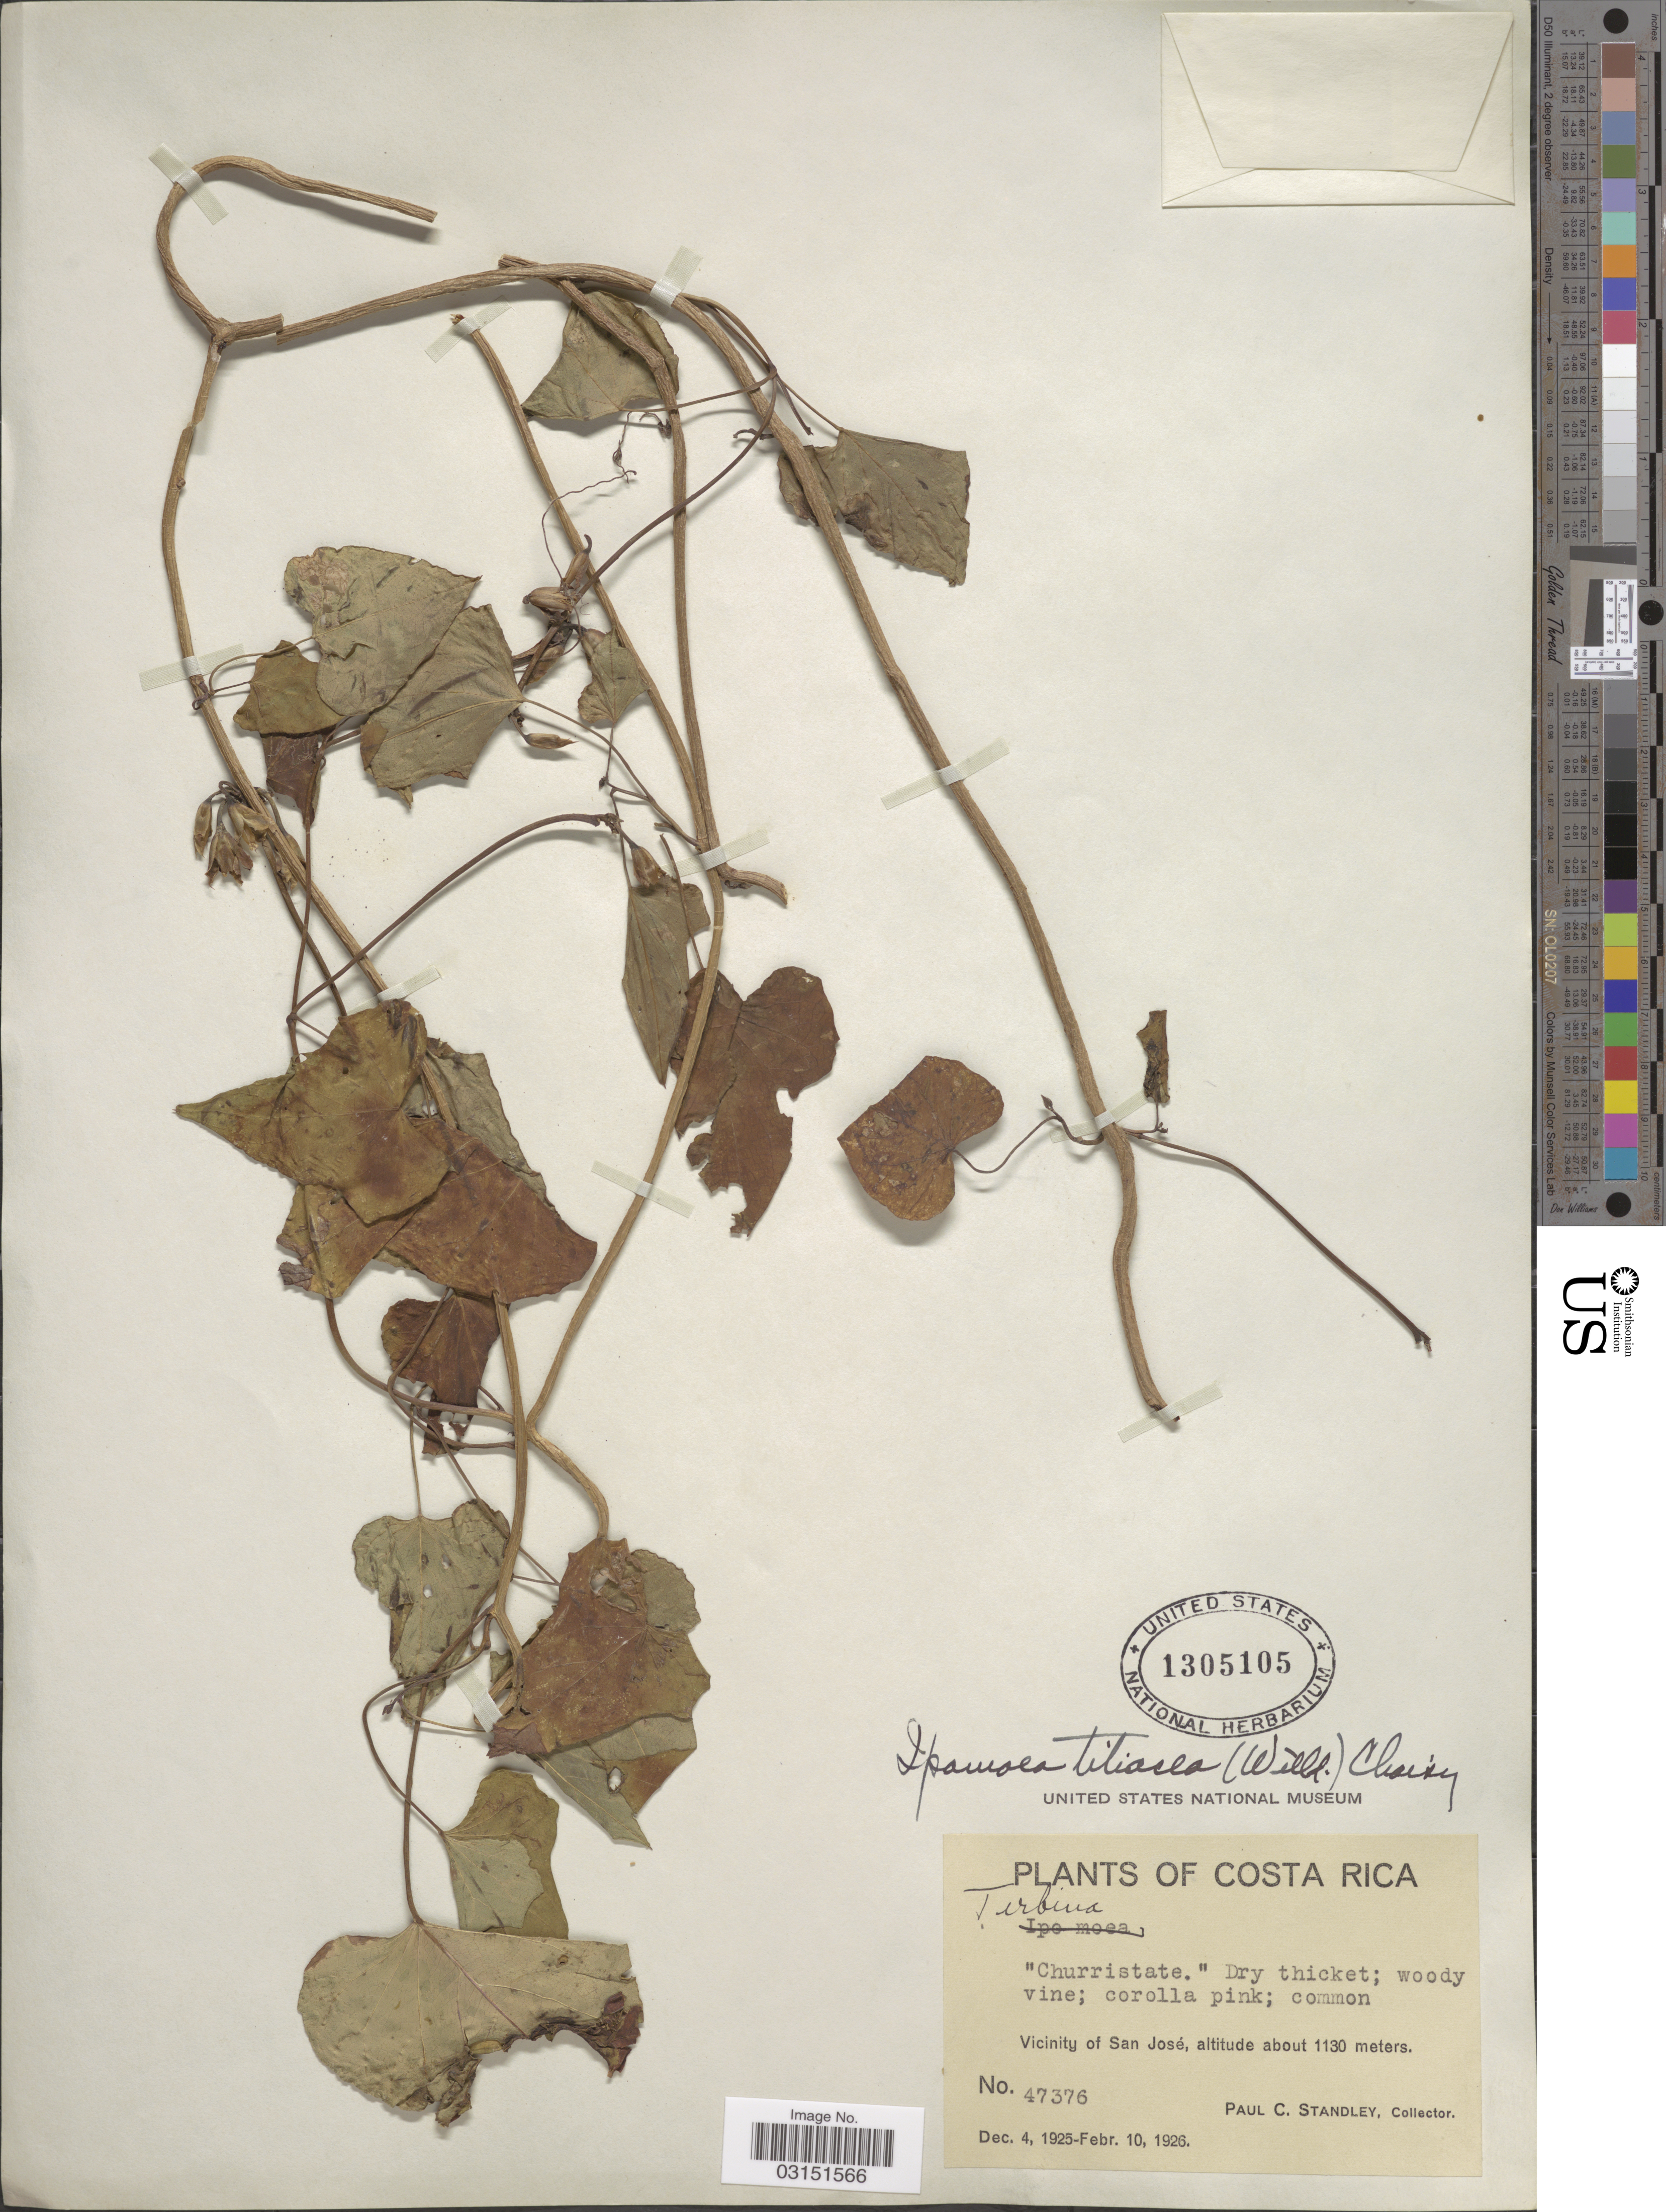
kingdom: Plantae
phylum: Tracheophyta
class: Magnoliopsida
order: Solanales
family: Convolvulaceae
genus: Ipomoea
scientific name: Ipomoea tiliacea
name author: (Willd.) Choisy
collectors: P. C. Standley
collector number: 47376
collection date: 1925-12-04/1926-02-10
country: Costa Rica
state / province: San José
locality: Vicinity of San José.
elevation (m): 1130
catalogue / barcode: US 1305105